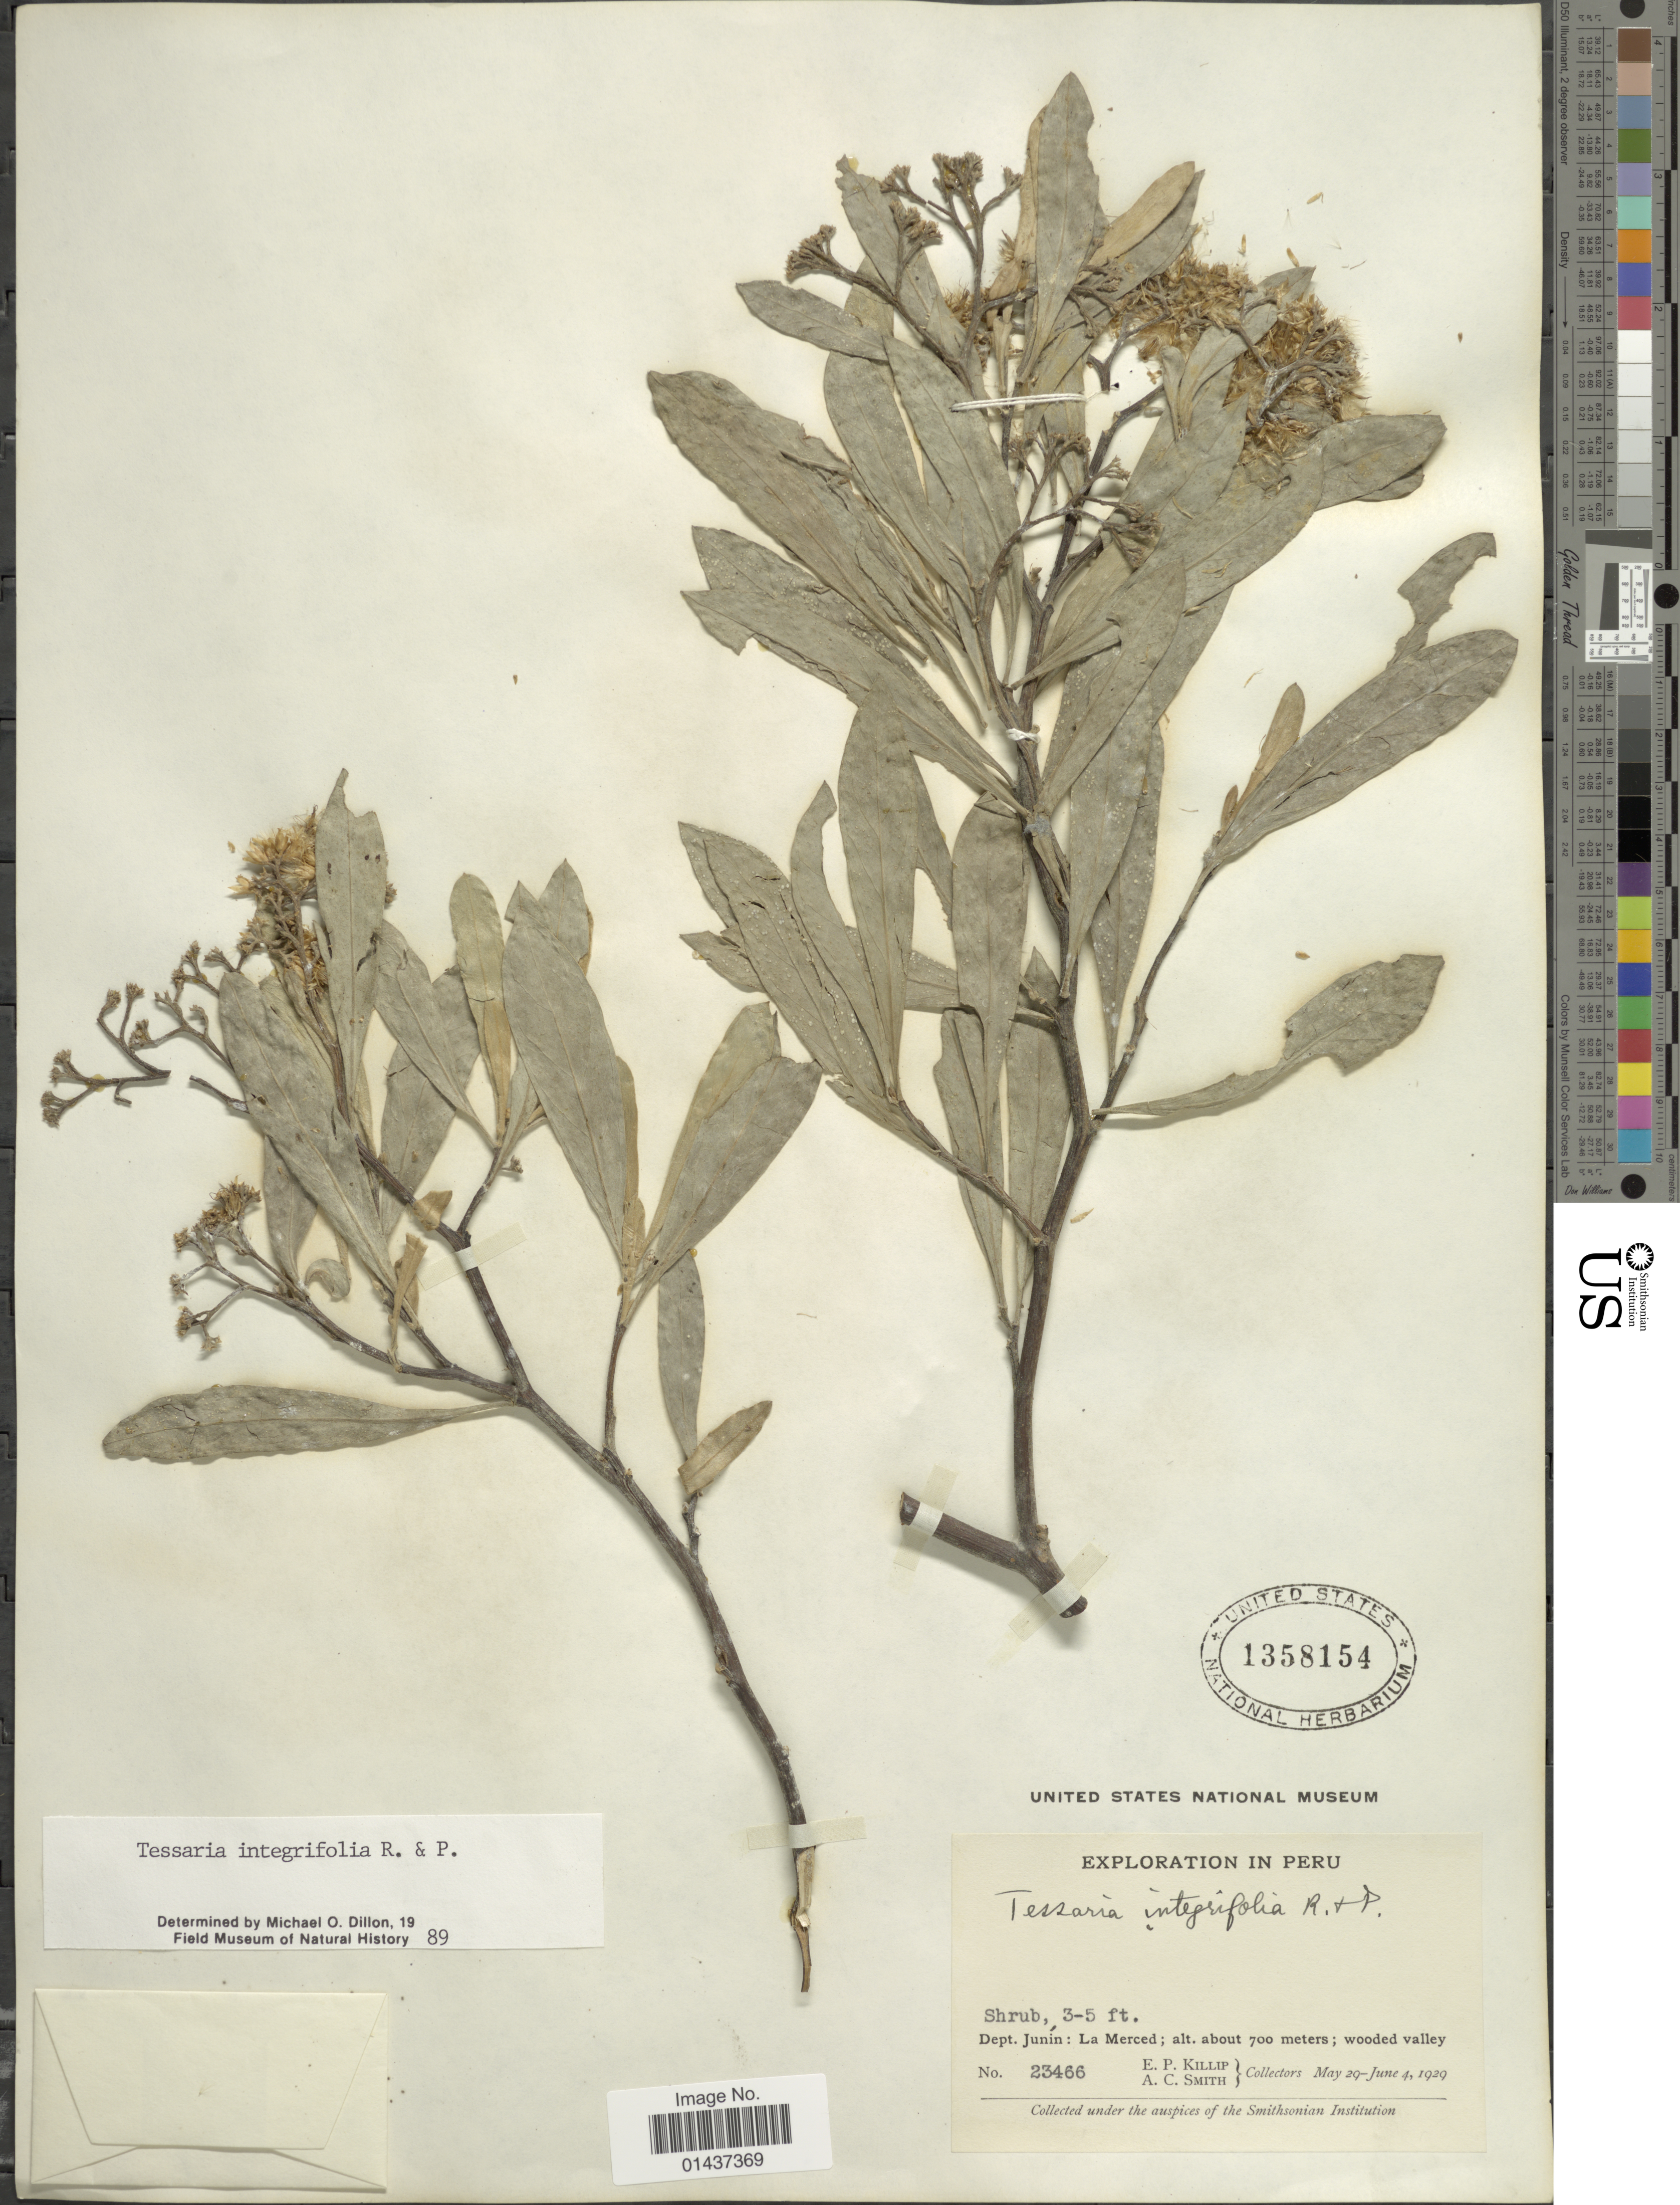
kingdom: Plantae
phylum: Tracheophyta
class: Magnoliopsida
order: Asterales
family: Asteraceae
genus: Tessaria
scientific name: Tessaria integrifolia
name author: Ruiz & Pav.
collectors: E. P. Killip & A. C. Smith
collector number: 23466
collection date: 1929-05-29/1929-06-04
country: Peru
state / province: Junín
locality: Dept. Junín: La Merced; wooded valley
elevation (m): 700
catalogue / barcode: US 1358154